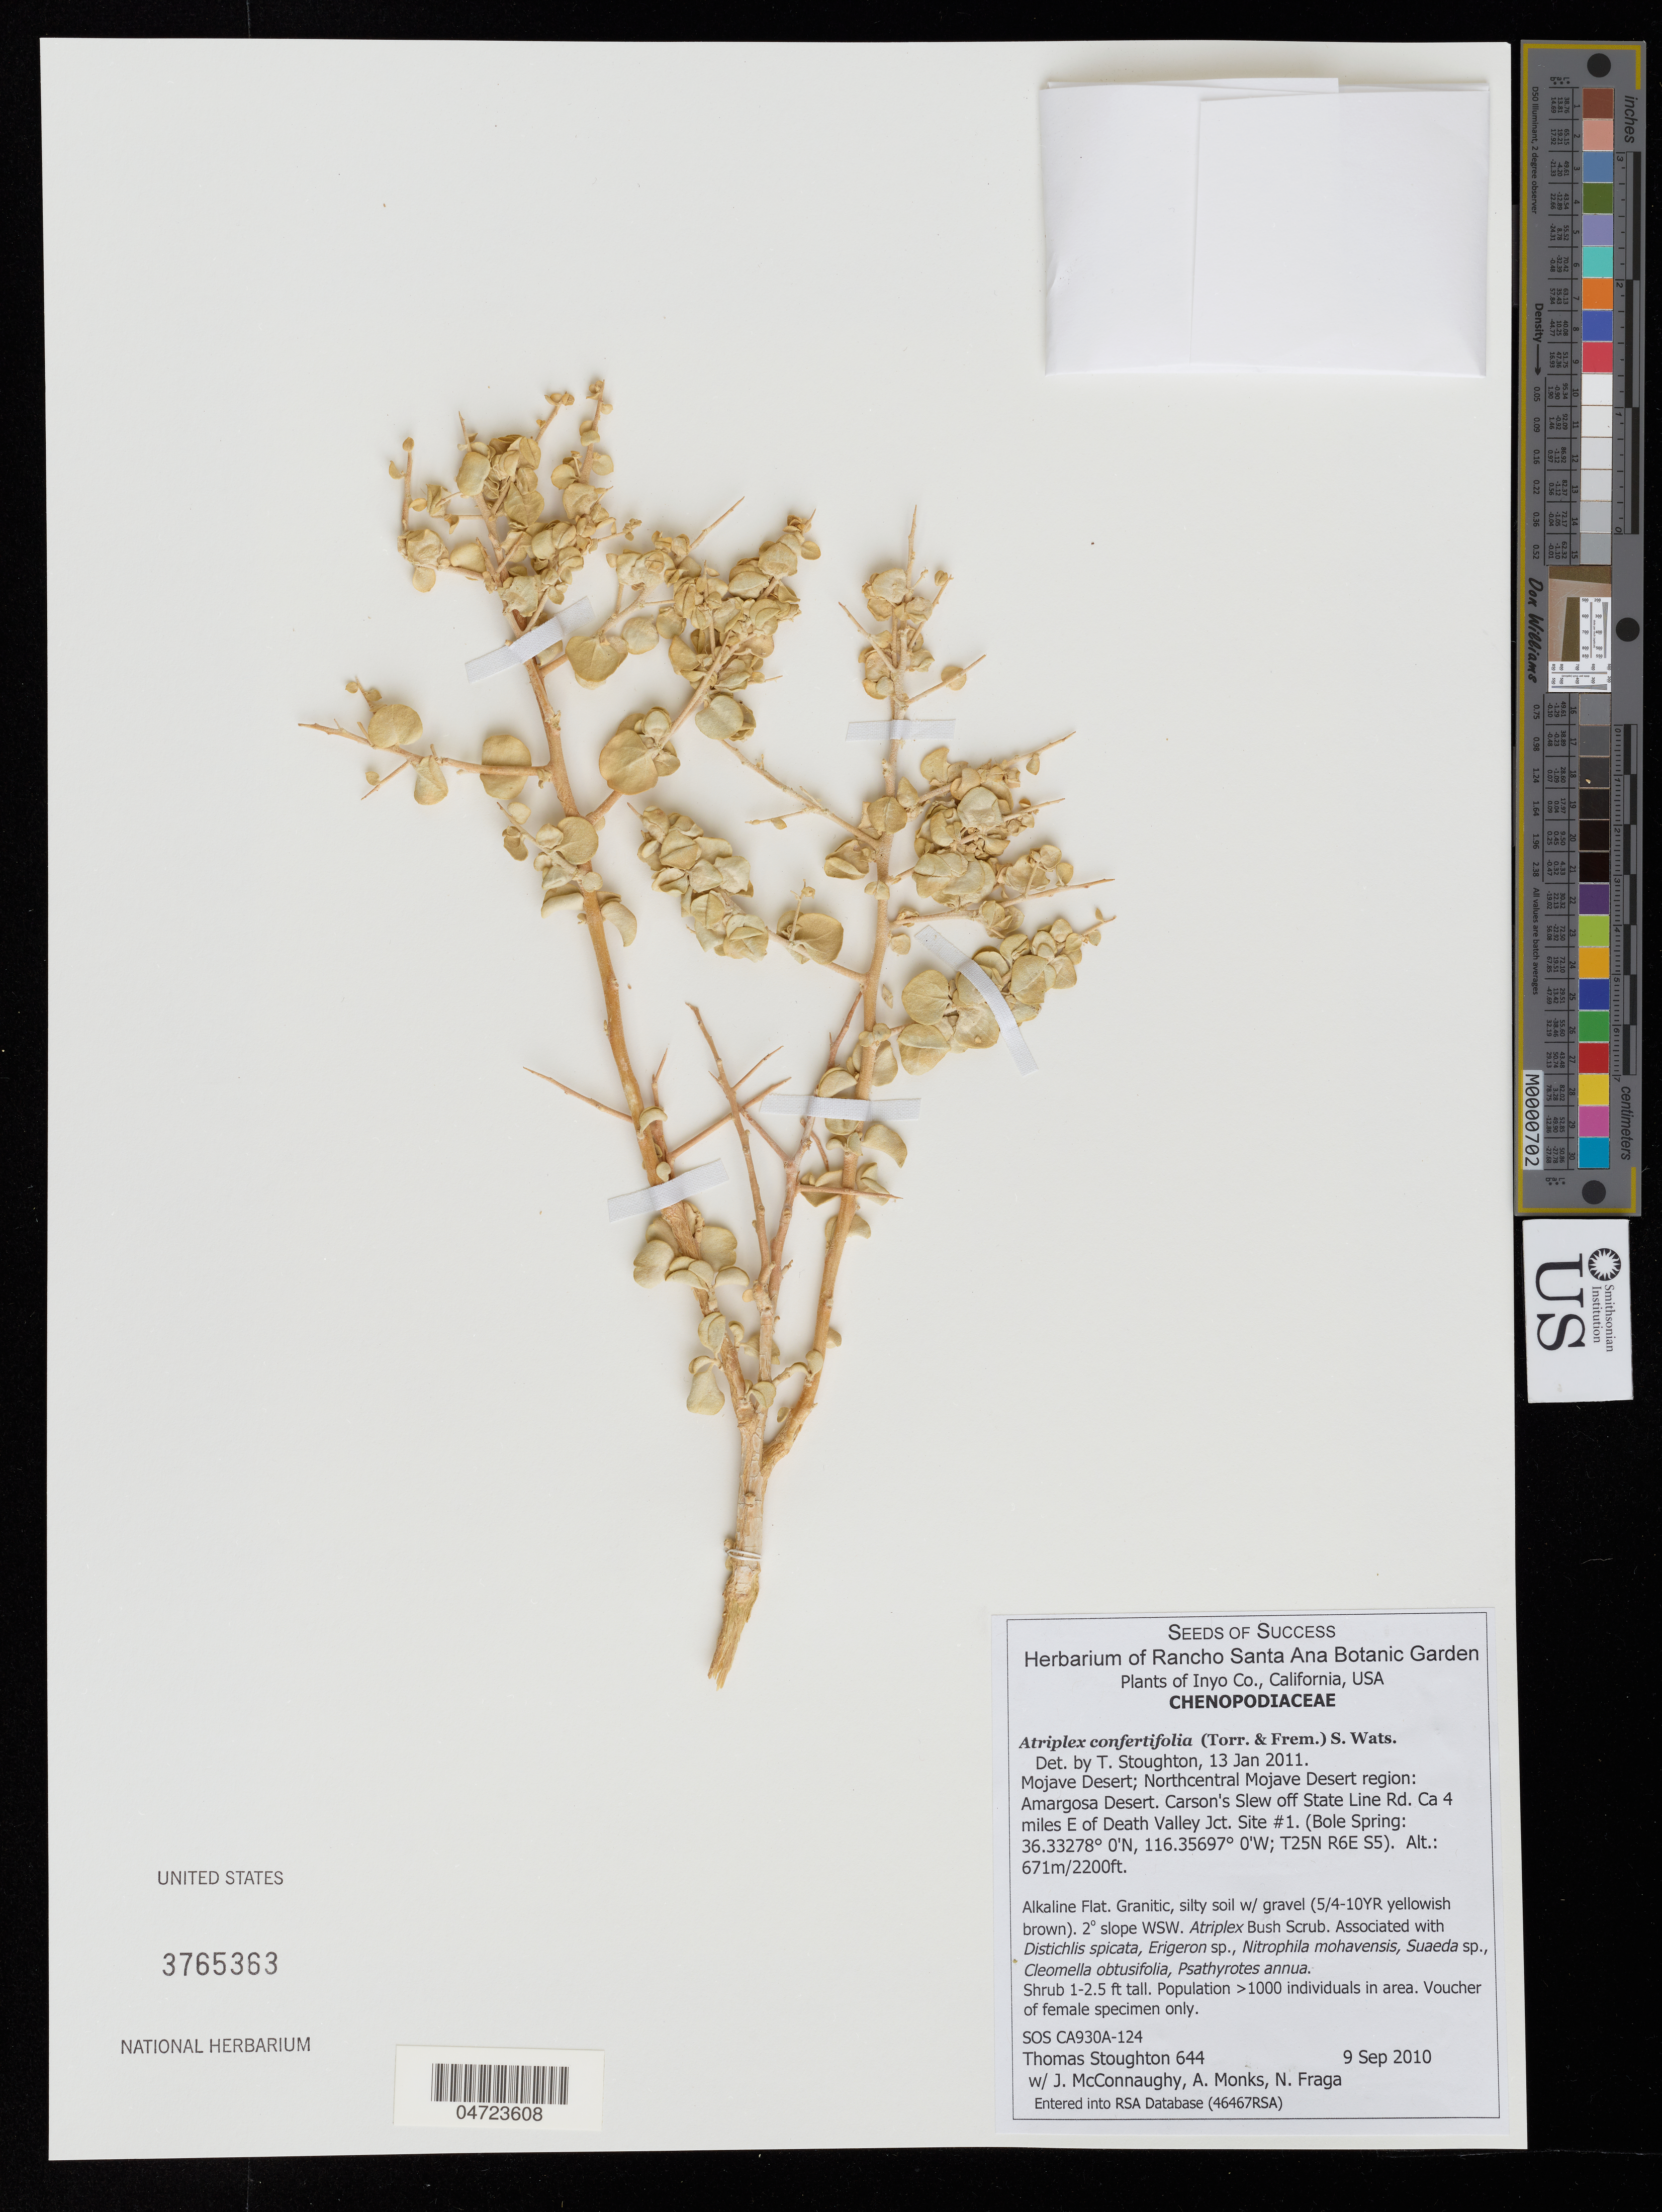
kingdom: Plantae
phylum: Tracheophyta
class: Magnoliopsida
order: Caryophyllales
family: Amaranthaceae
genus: Atriplex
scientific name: Atriplex confertifolia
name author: (Torr. & Frém.) S. Watson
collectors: T. Stoughton, J. McConnaughy, A. Monks & N. Fraga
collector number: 644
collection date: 2010-09-09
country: United States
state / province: California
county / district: Inyo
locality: Inyo Co. Mojave Desert; Northcentral Mojave Desert region: Amargosa Desert. Carson's Slew off State Line Rd. Ca 4 miles E of Death Valley Jct. Site #1. (Bole Spring: T25N R6E S5).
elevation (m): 671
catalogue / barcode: US 3765363